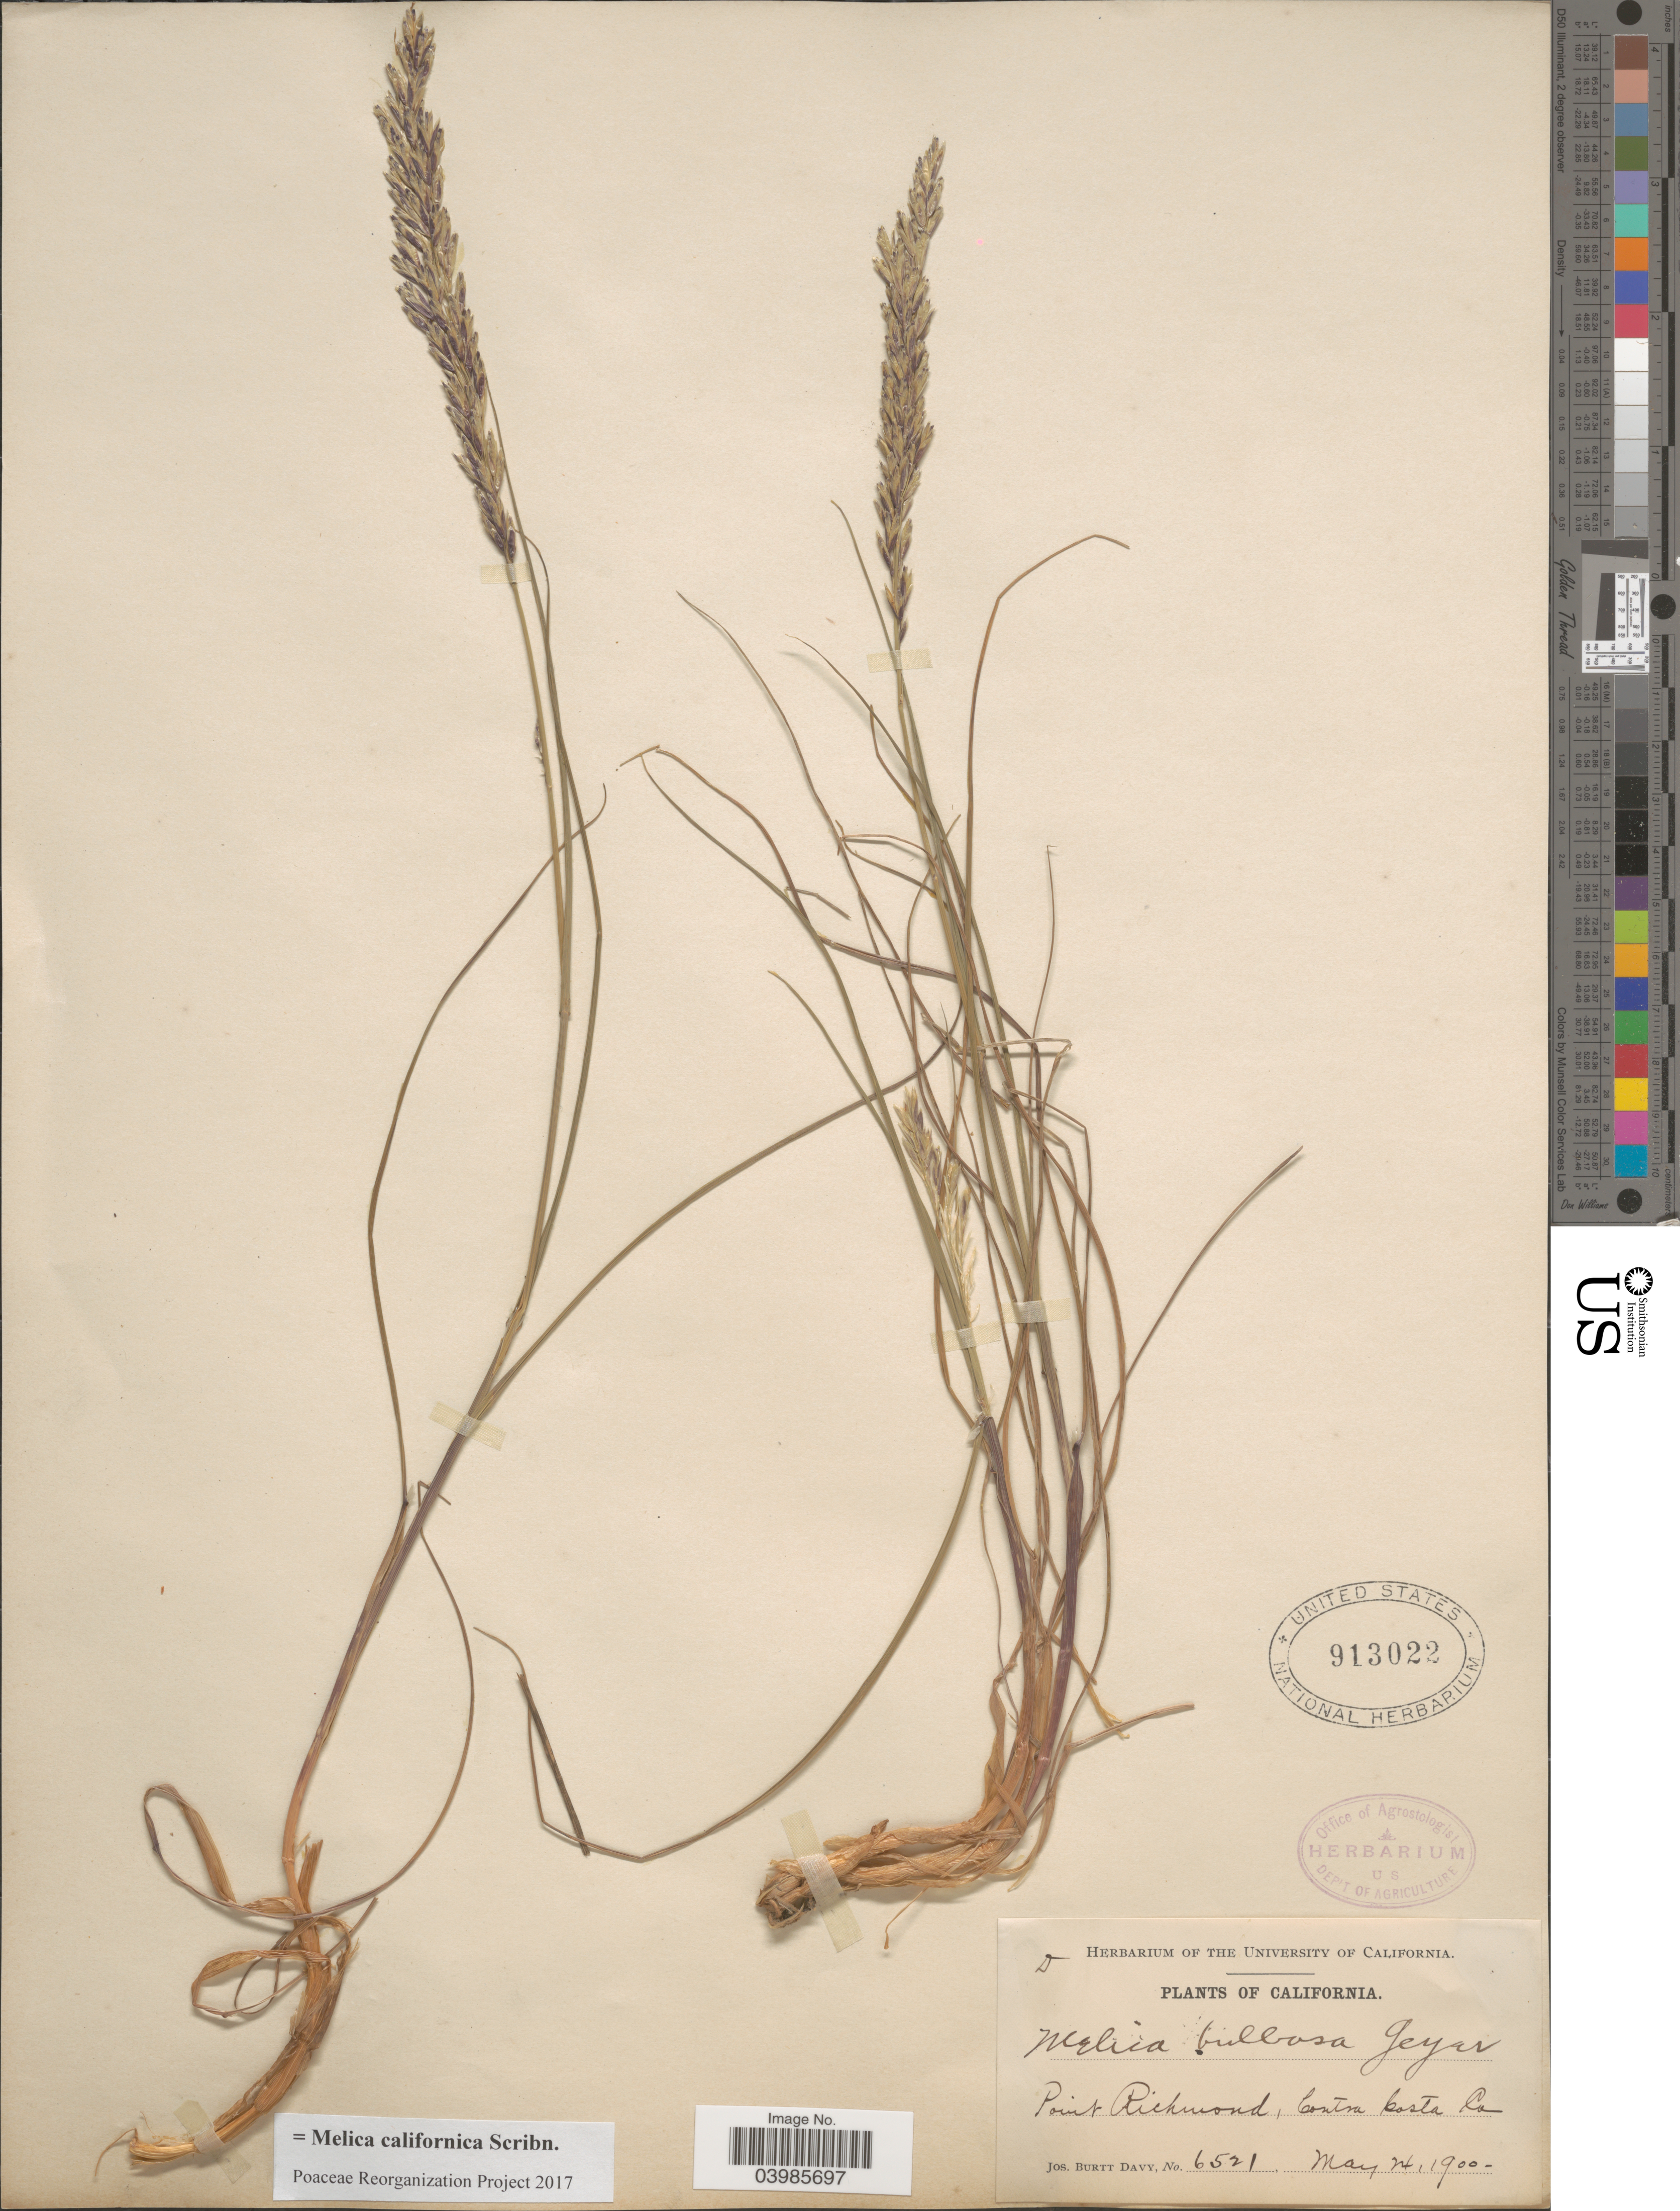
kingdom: Plantae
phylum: Tracheophyta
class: Liliopsida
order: Poales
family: Poaceae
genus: Melica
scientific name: Melica californica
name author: Scribn.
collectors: J. Burtt Davy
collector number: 6521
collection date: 1900-05-24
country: United States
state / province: California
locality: Point Richmond, Contra Costa.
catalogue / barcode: US 913022